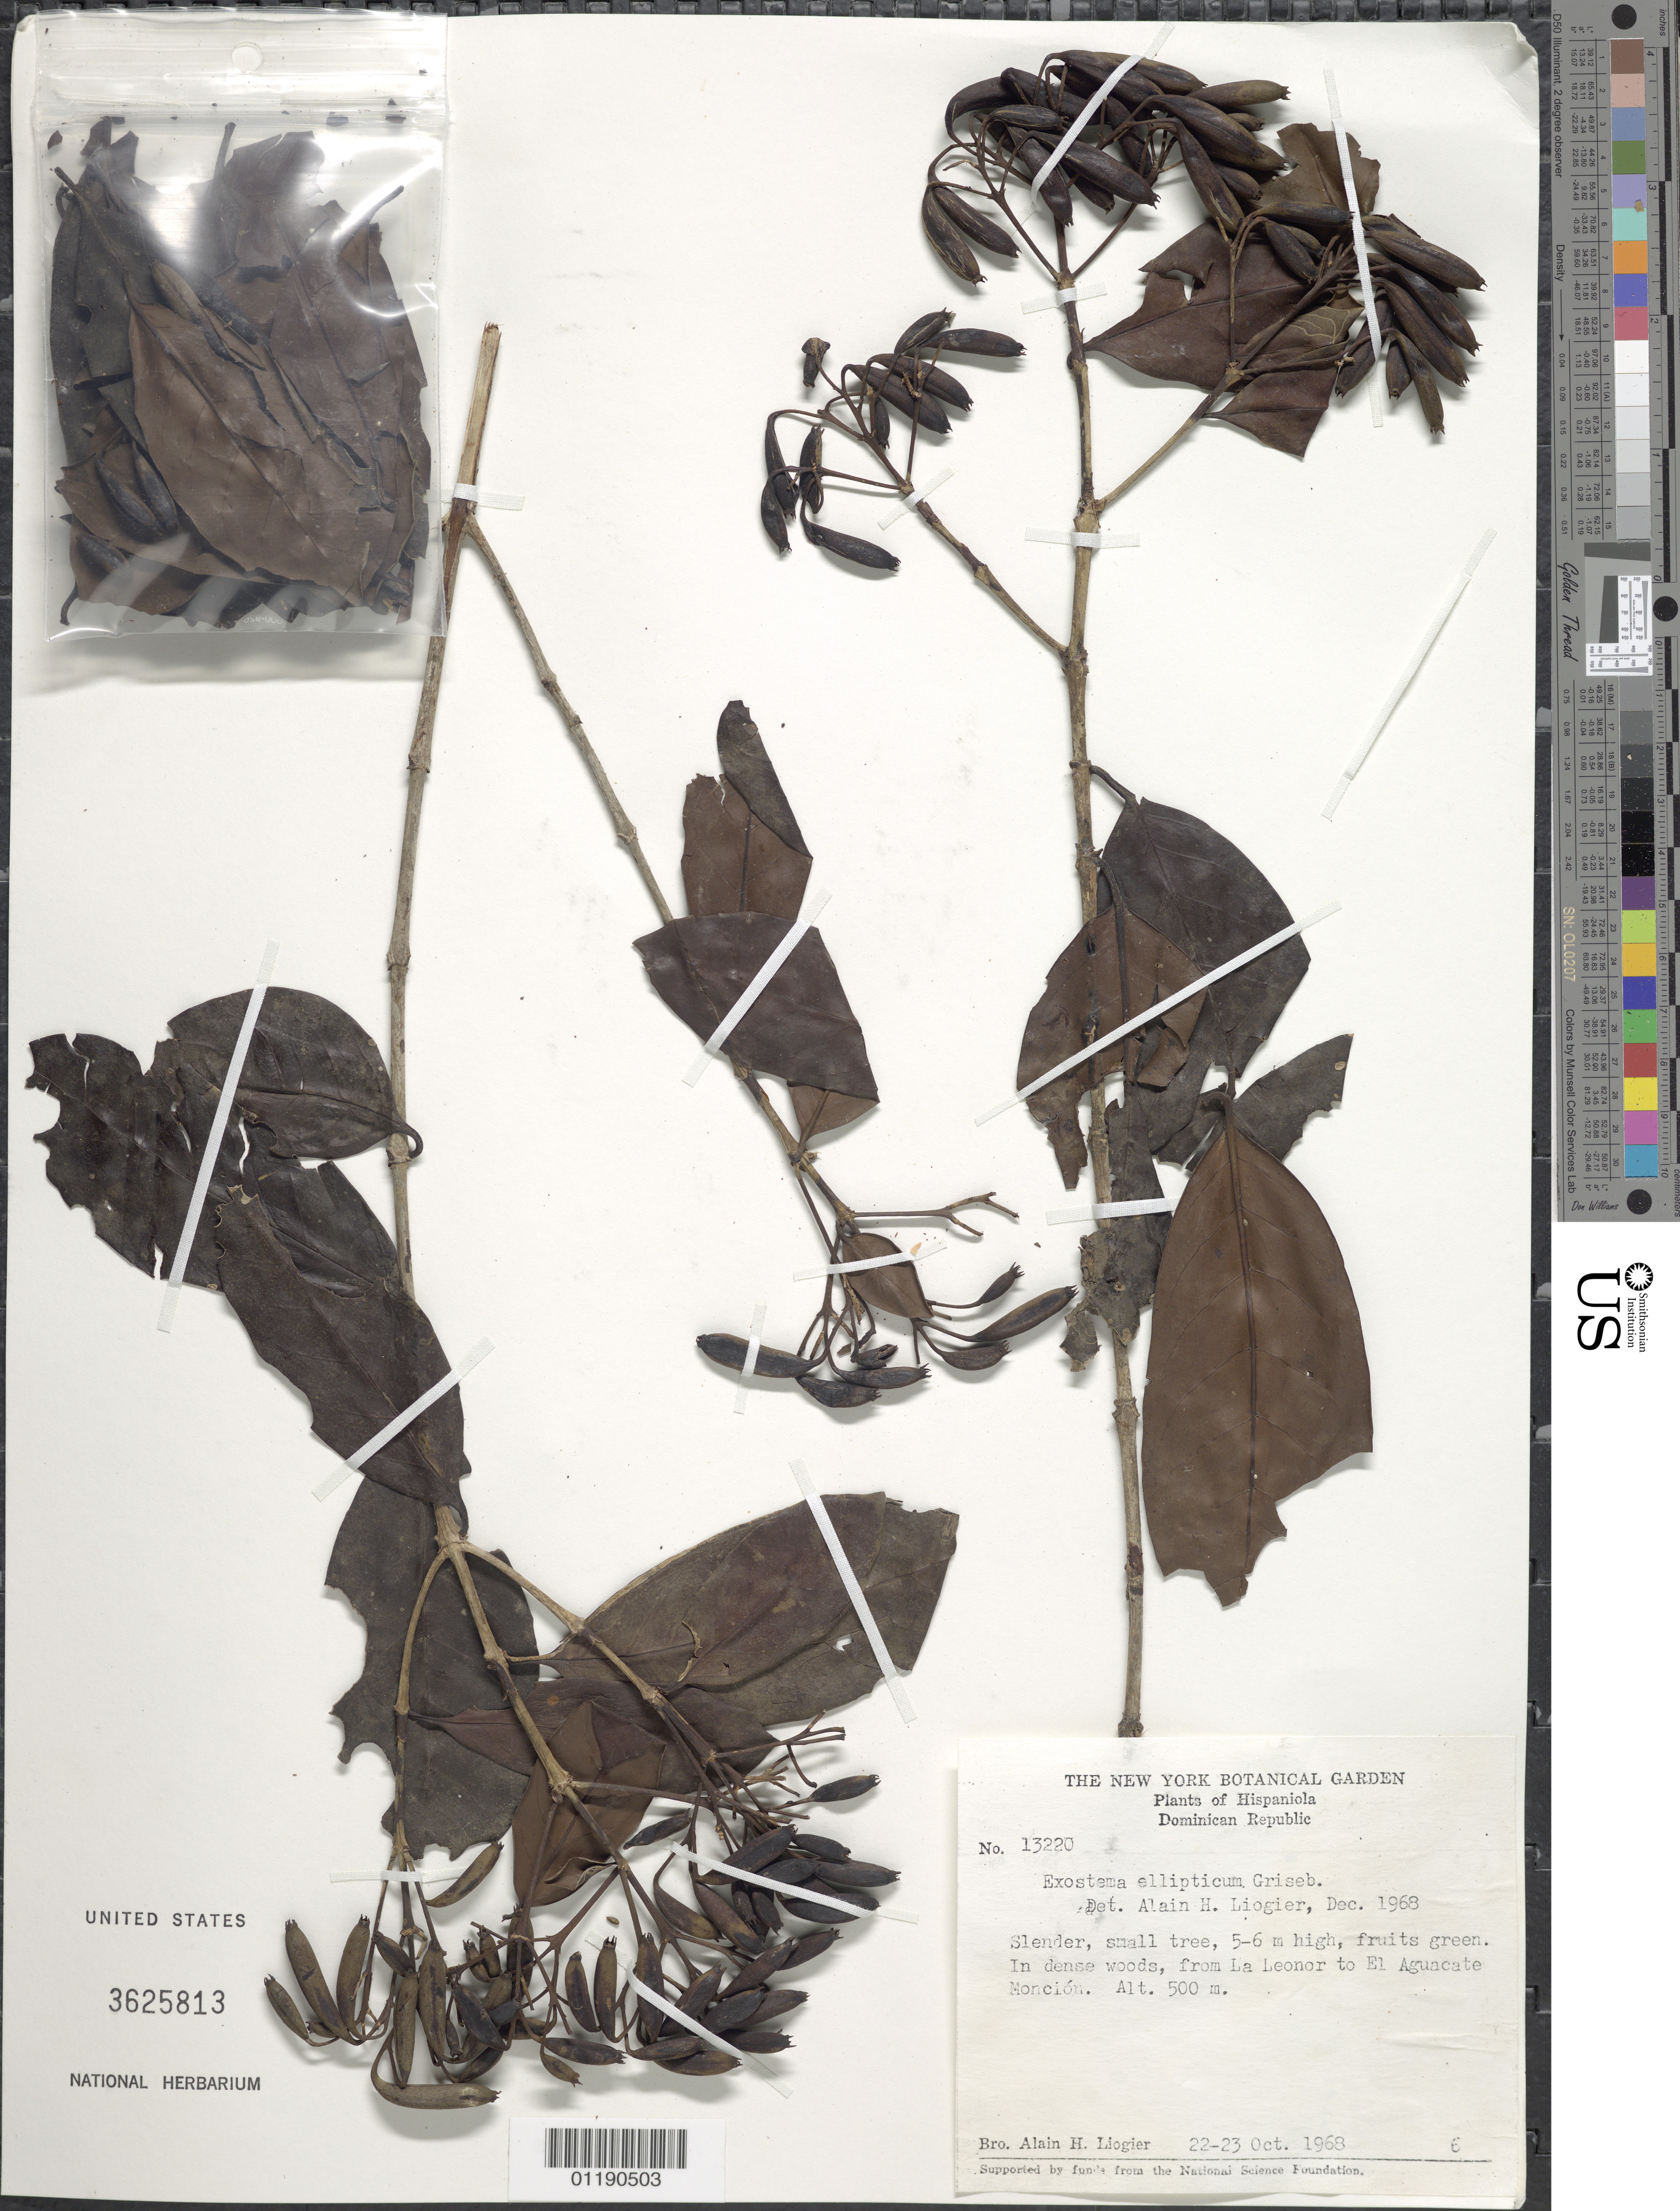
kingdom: Plantae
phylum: Tracheophyta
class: Magnoliopsida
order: Gentianales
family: Rubiaceae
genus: Exostema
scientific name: Exostema ellipticum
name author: Griseb.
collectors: A. H. Liogier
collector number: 13220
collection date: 1968-10-22/1968-10-23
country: Dominican Republic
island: Hispaniola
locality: From La Leonor to El Aguacante Moncion.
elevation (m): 500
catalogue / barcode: US 3625813